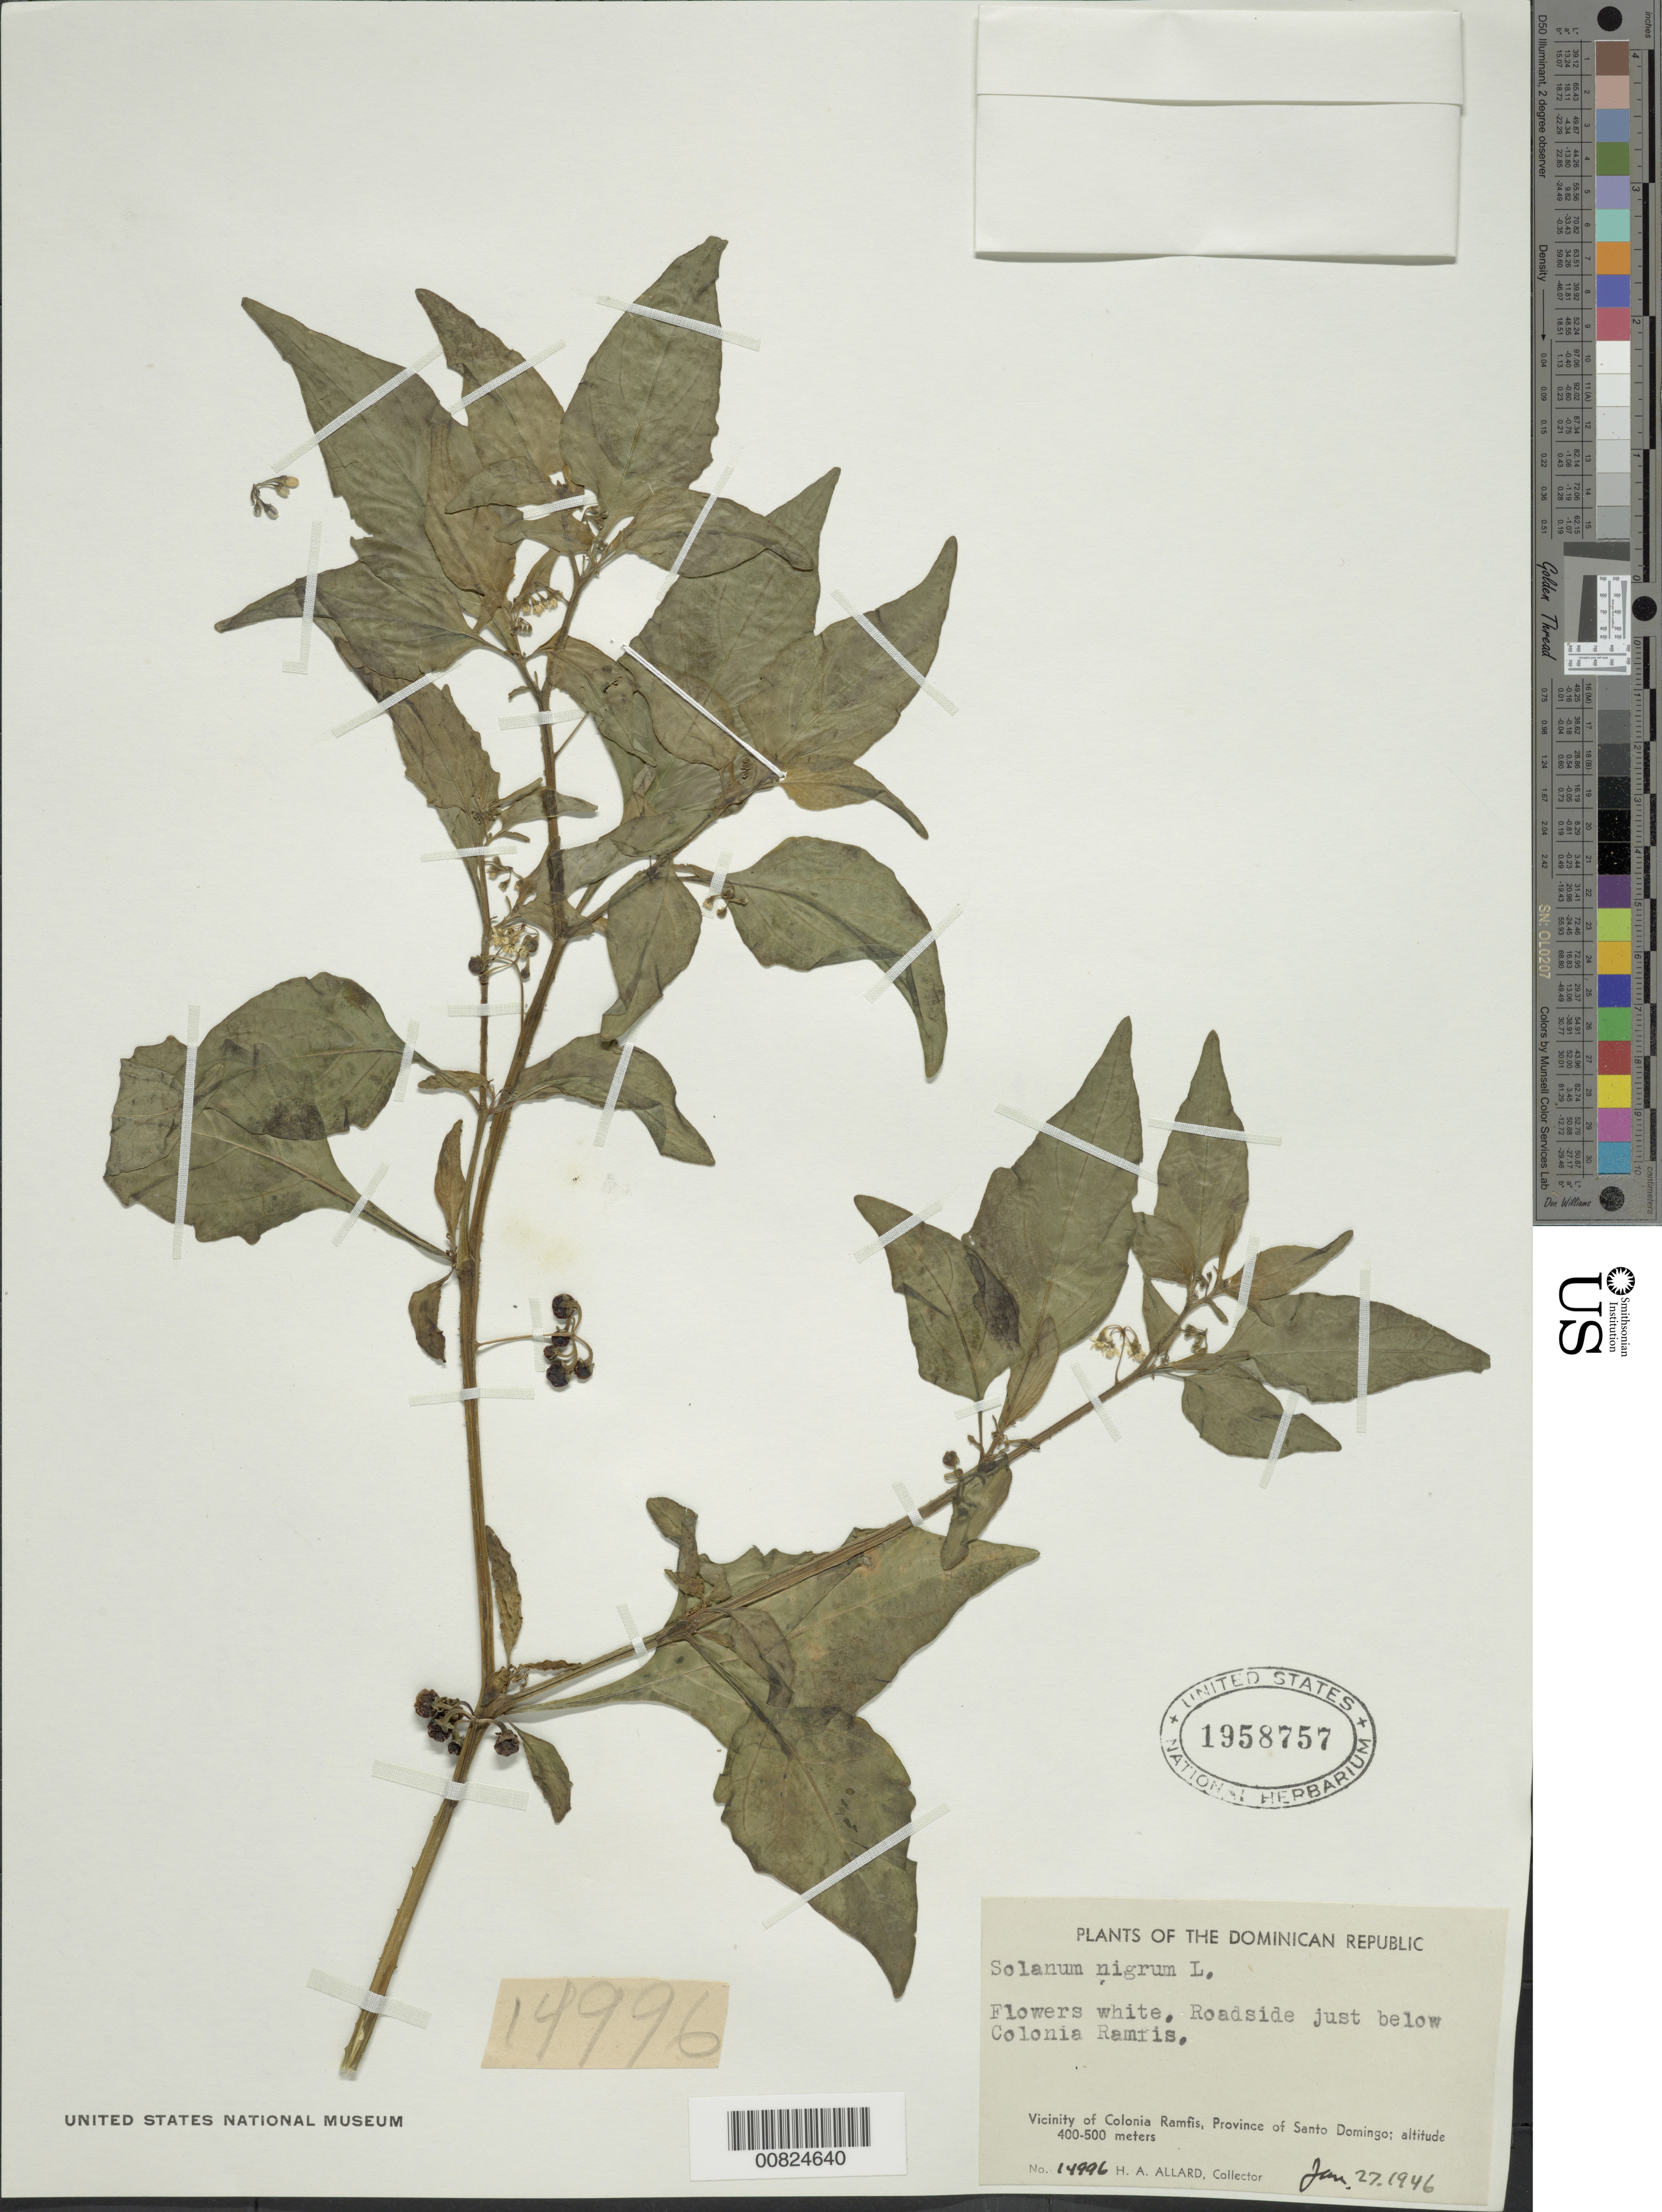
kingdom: Plantae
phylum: Tracheophyta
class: Magnoliopsida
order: Solanales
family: Solanaceae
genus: Solanum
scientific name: Solanum nigrum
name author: L.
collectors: H. A. Allard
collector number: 14996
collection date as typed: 27 Jan 1946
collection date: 1946-01-27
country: Dominican Republic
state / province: Distrito Nacional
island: Hispaniola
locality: Vicinity of Colonia Ramfis, just below city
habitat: Roadside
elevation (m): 400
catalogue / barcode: US 1958757